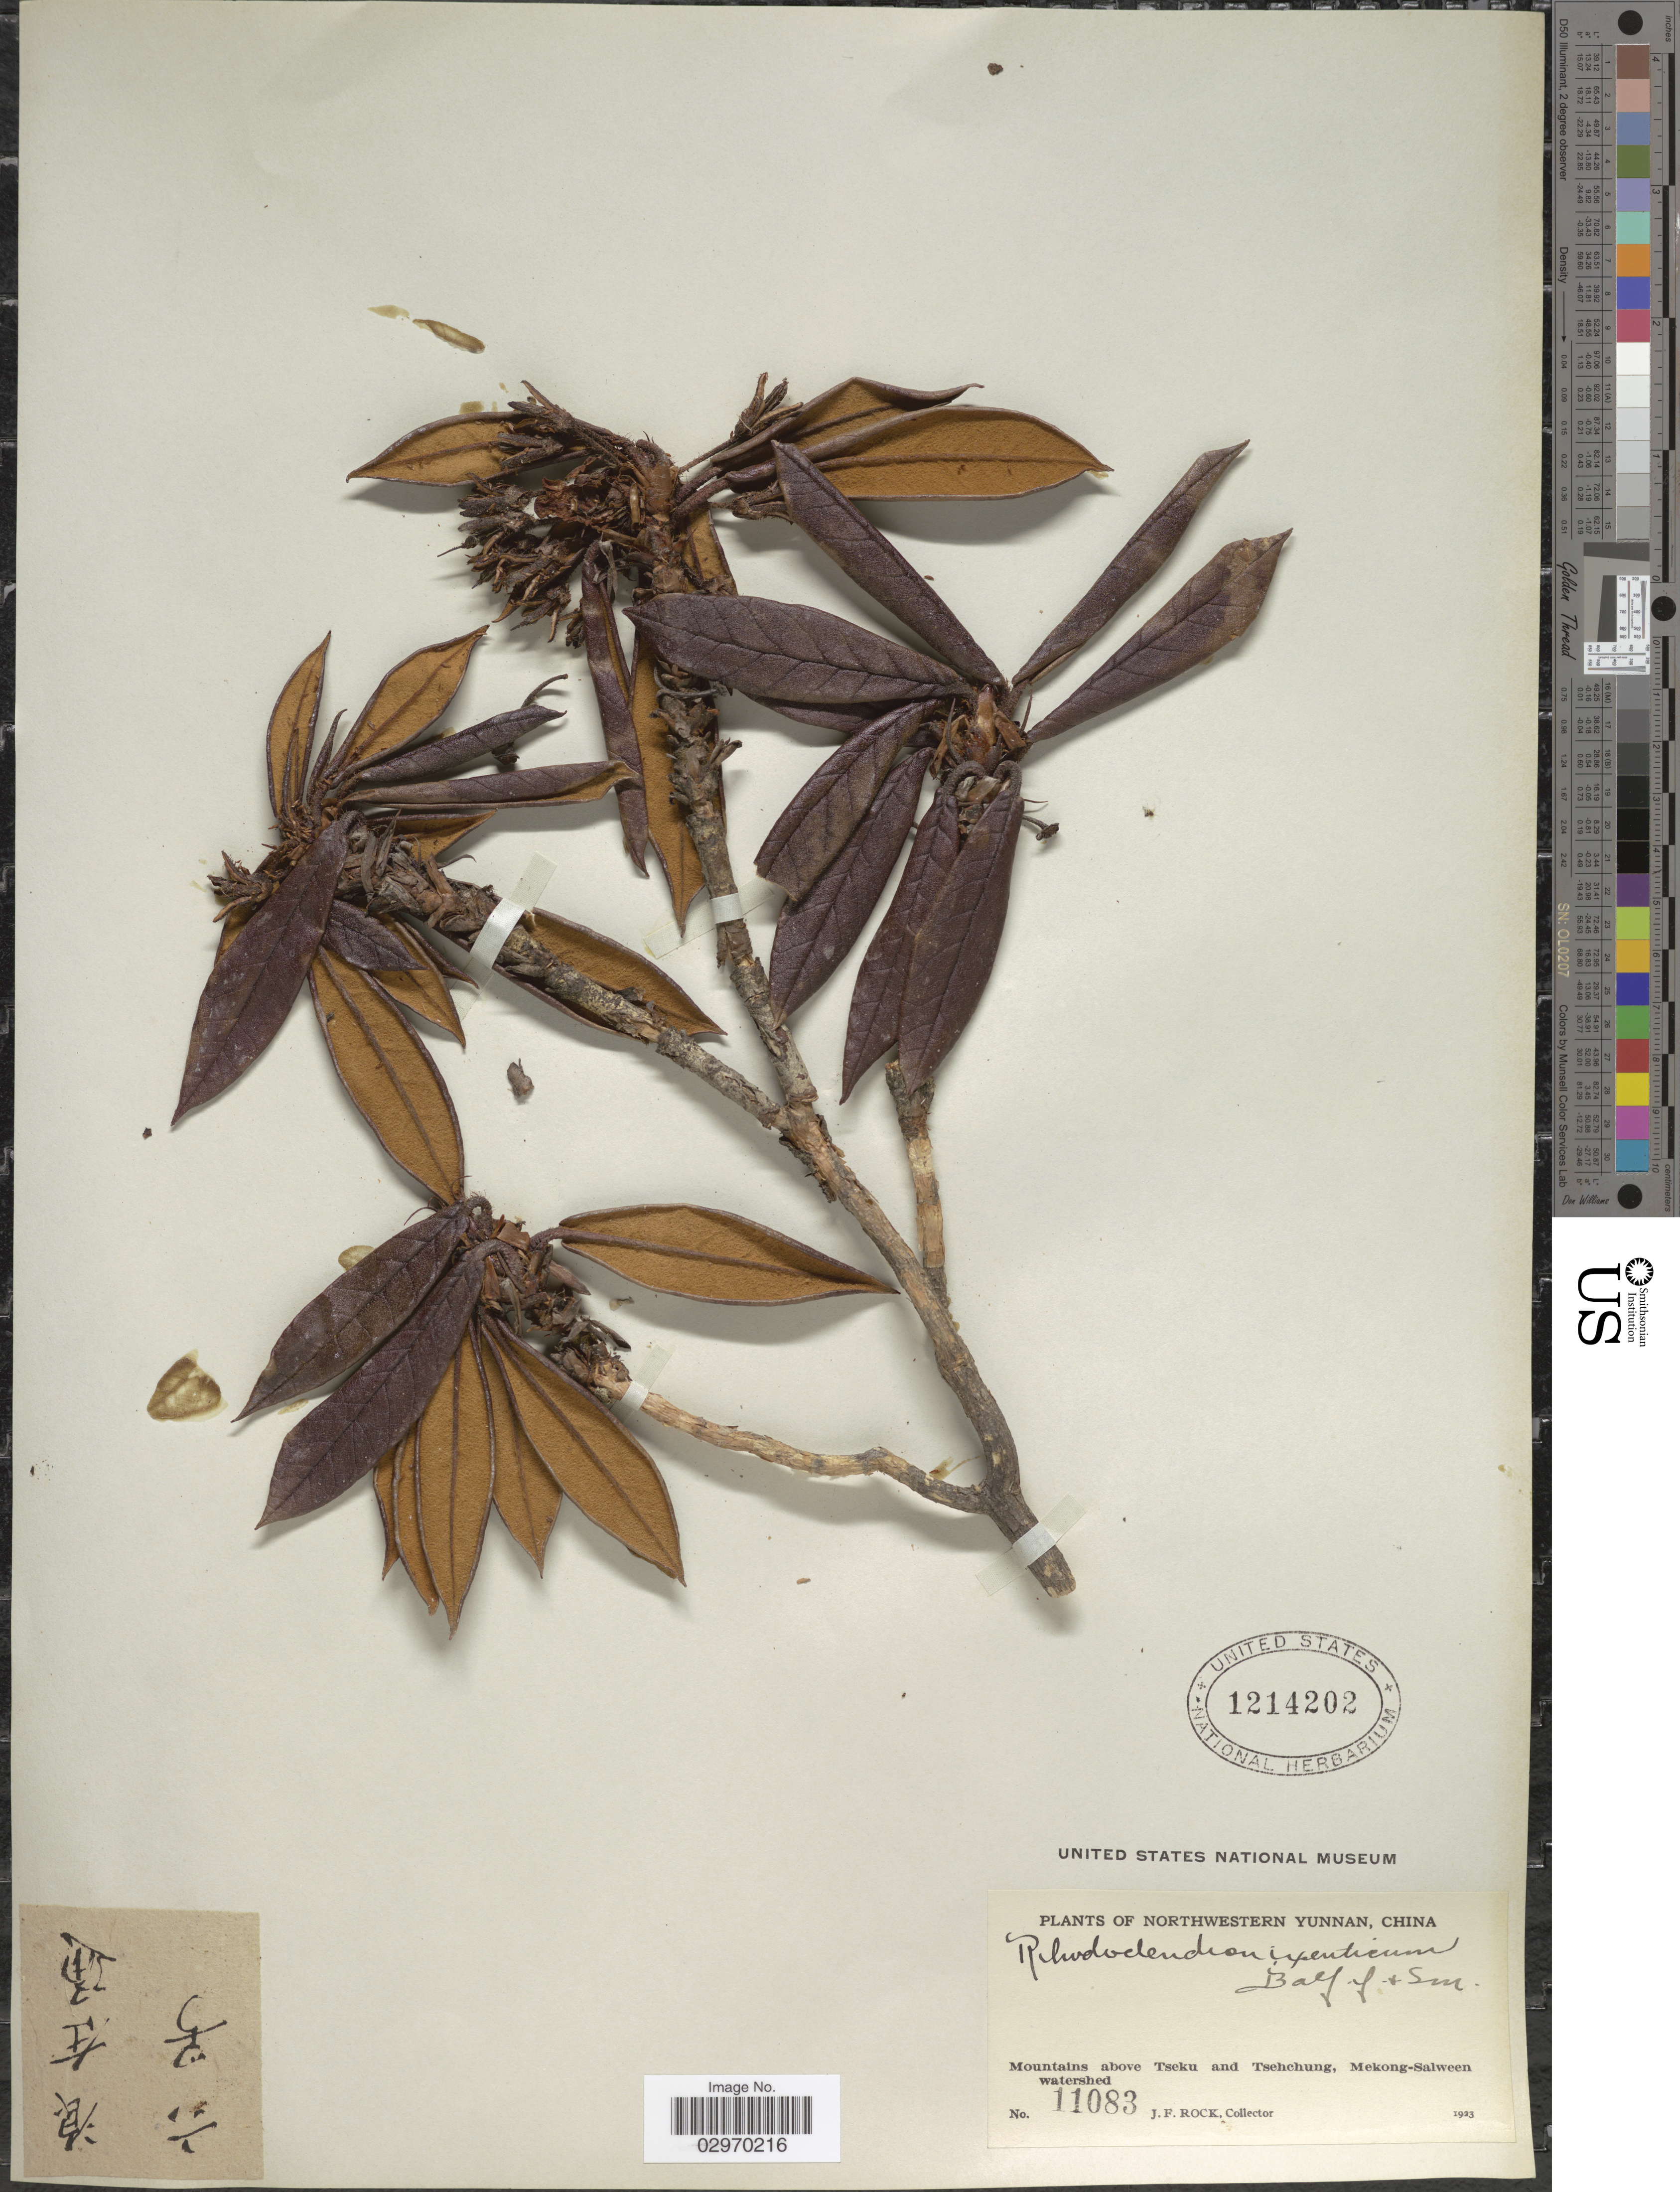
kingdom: Plantae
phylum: Tracheophyta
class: Magnoliopsida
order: Ericales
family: Ericaceae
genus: Rhododendron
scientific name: Rhododendron crinigerum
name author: Franch.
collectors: J. Rock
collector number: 11083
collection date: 1923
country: China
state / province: Yunnan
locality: Northwestern Yunnan. Mountains above Tseku and Tsehchung, Mekong-Salween watershed.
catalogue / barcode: US 1214202